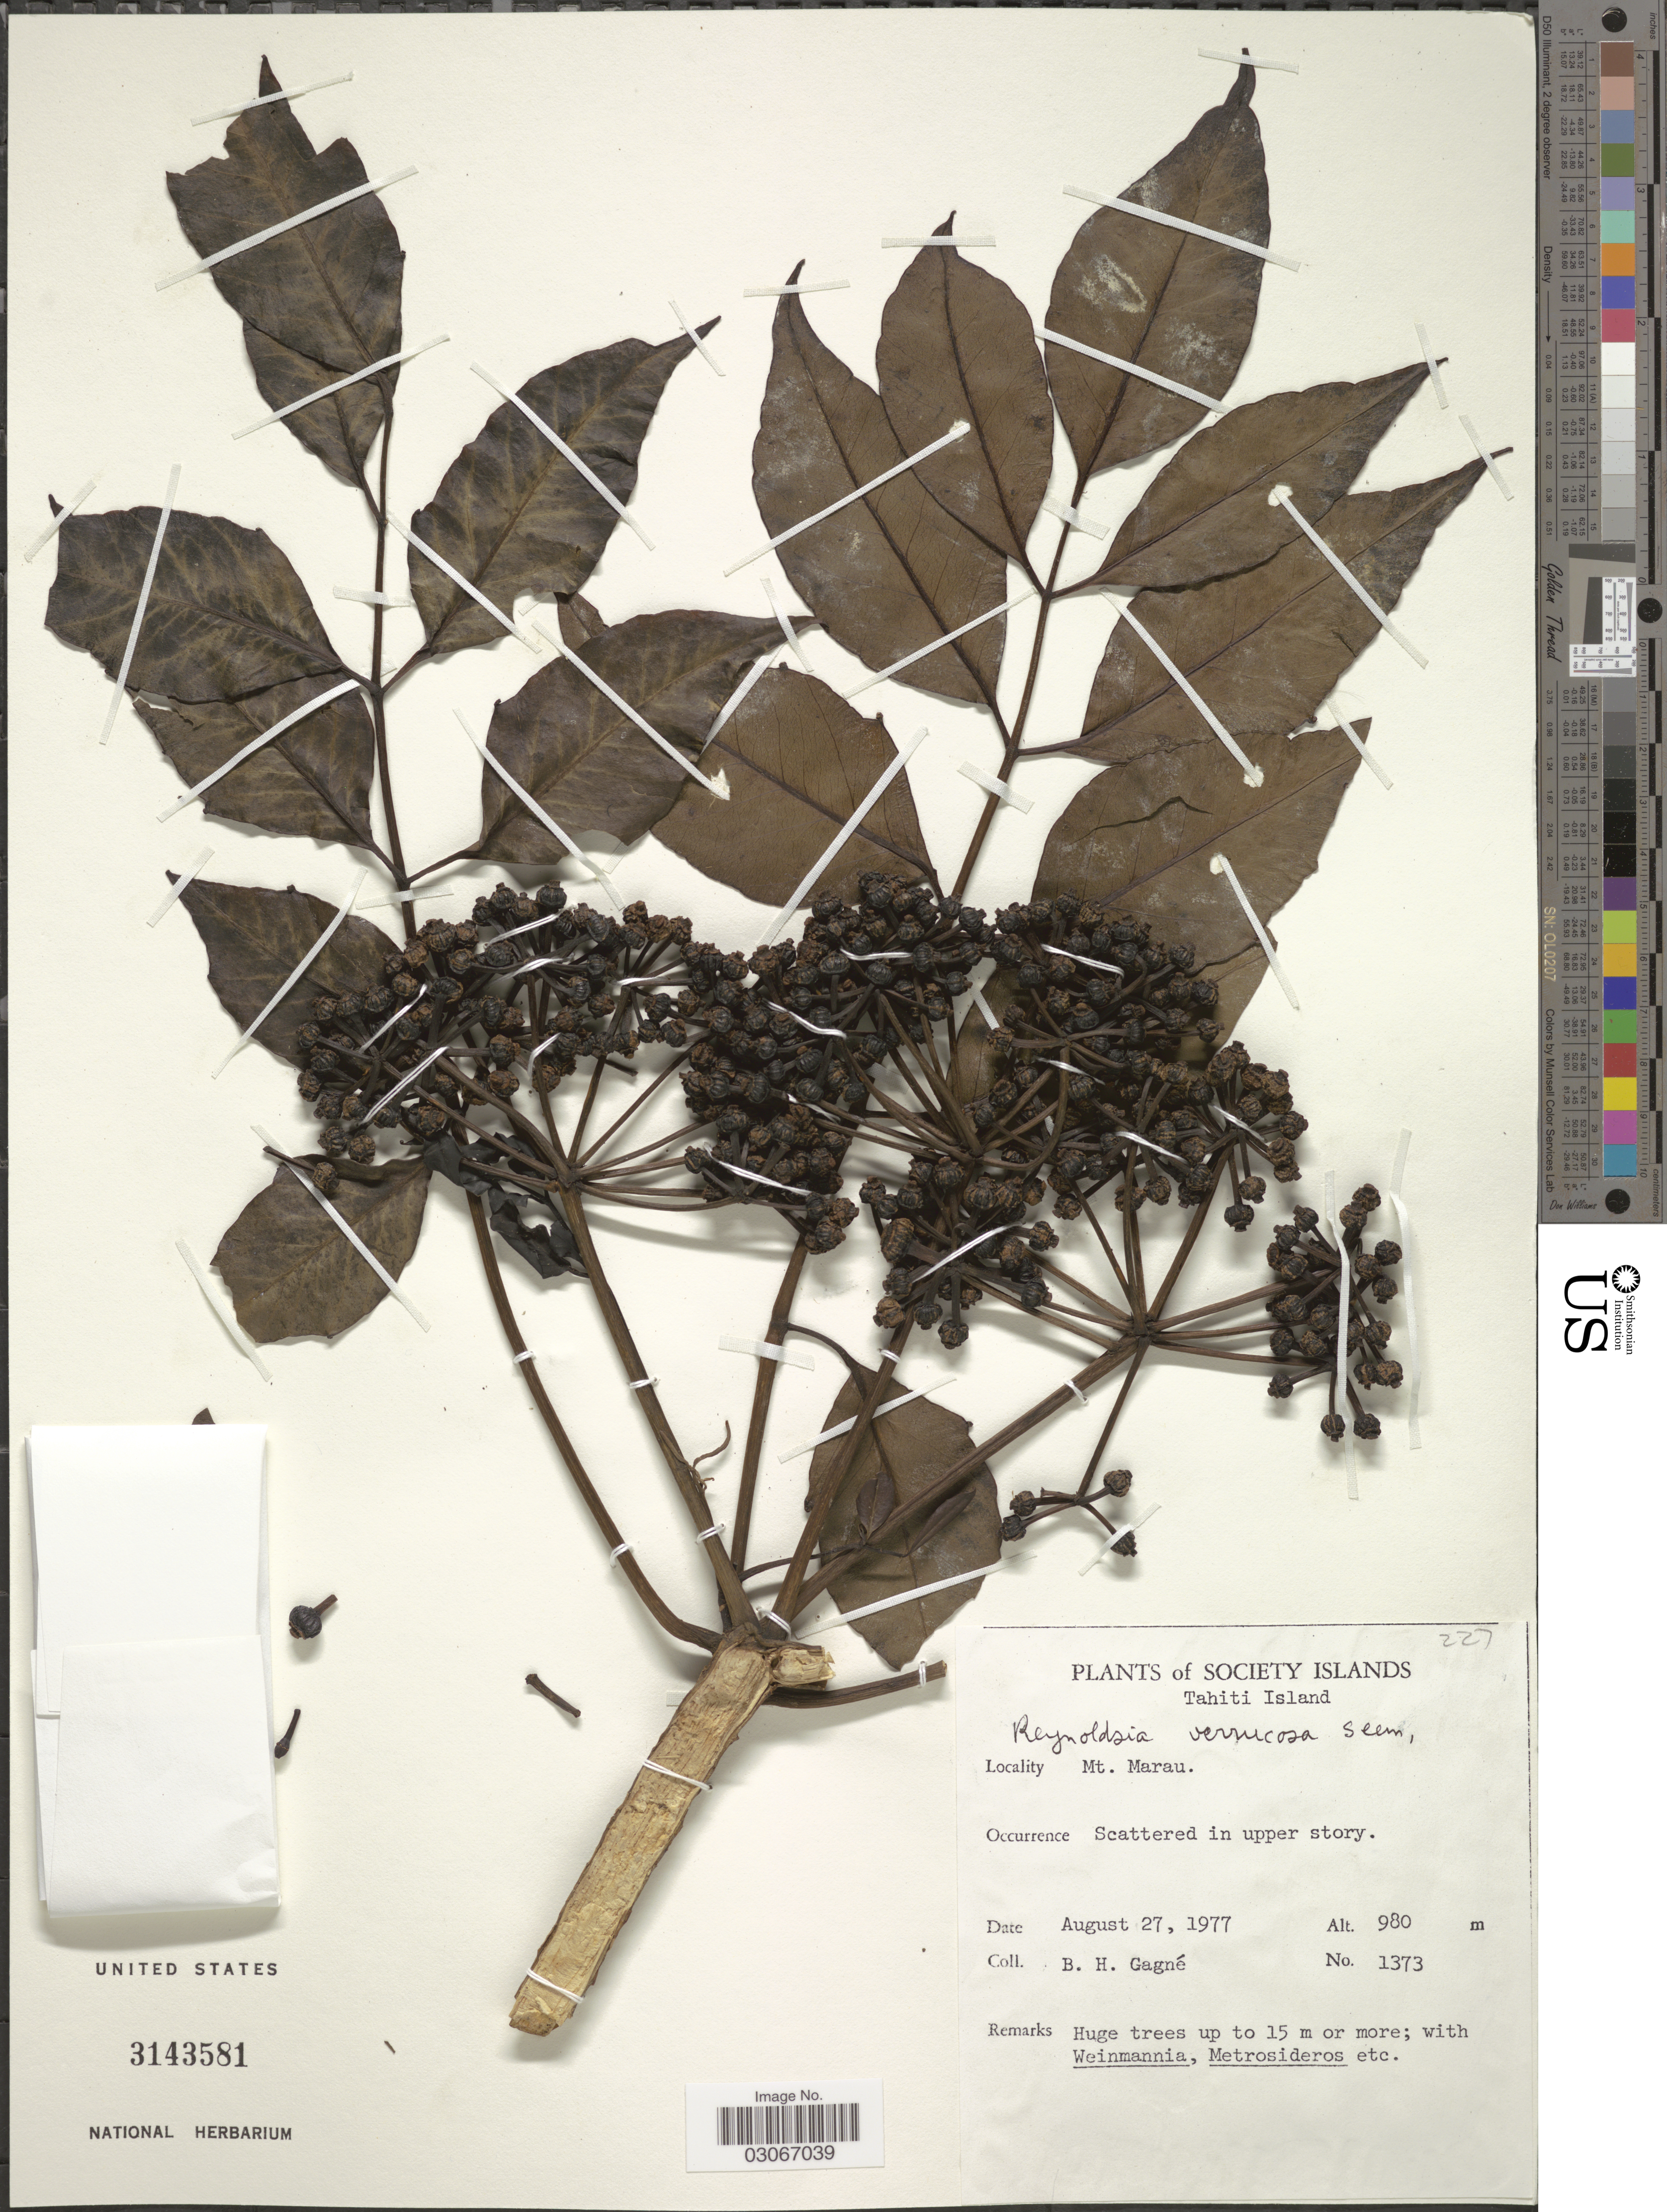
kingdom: Plantae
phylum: Tracheophyta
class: Magnoliopsida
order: Apiales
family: Araliaceae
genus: Polyscias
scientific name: Polyscias verrucosa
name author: (Seem.) Lowry & G. M. Plunkett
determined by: Wagner, W. L., (BOT), Smithsonian Institution - National Museum of Natural History (UNITED STATES)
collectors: B. H. Gagné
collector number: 1373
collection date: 1977-08-27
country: French Polynesia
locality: Society Islands. Tahiti Island. Mt. Marau.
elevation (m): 980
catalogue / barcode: US 3143581